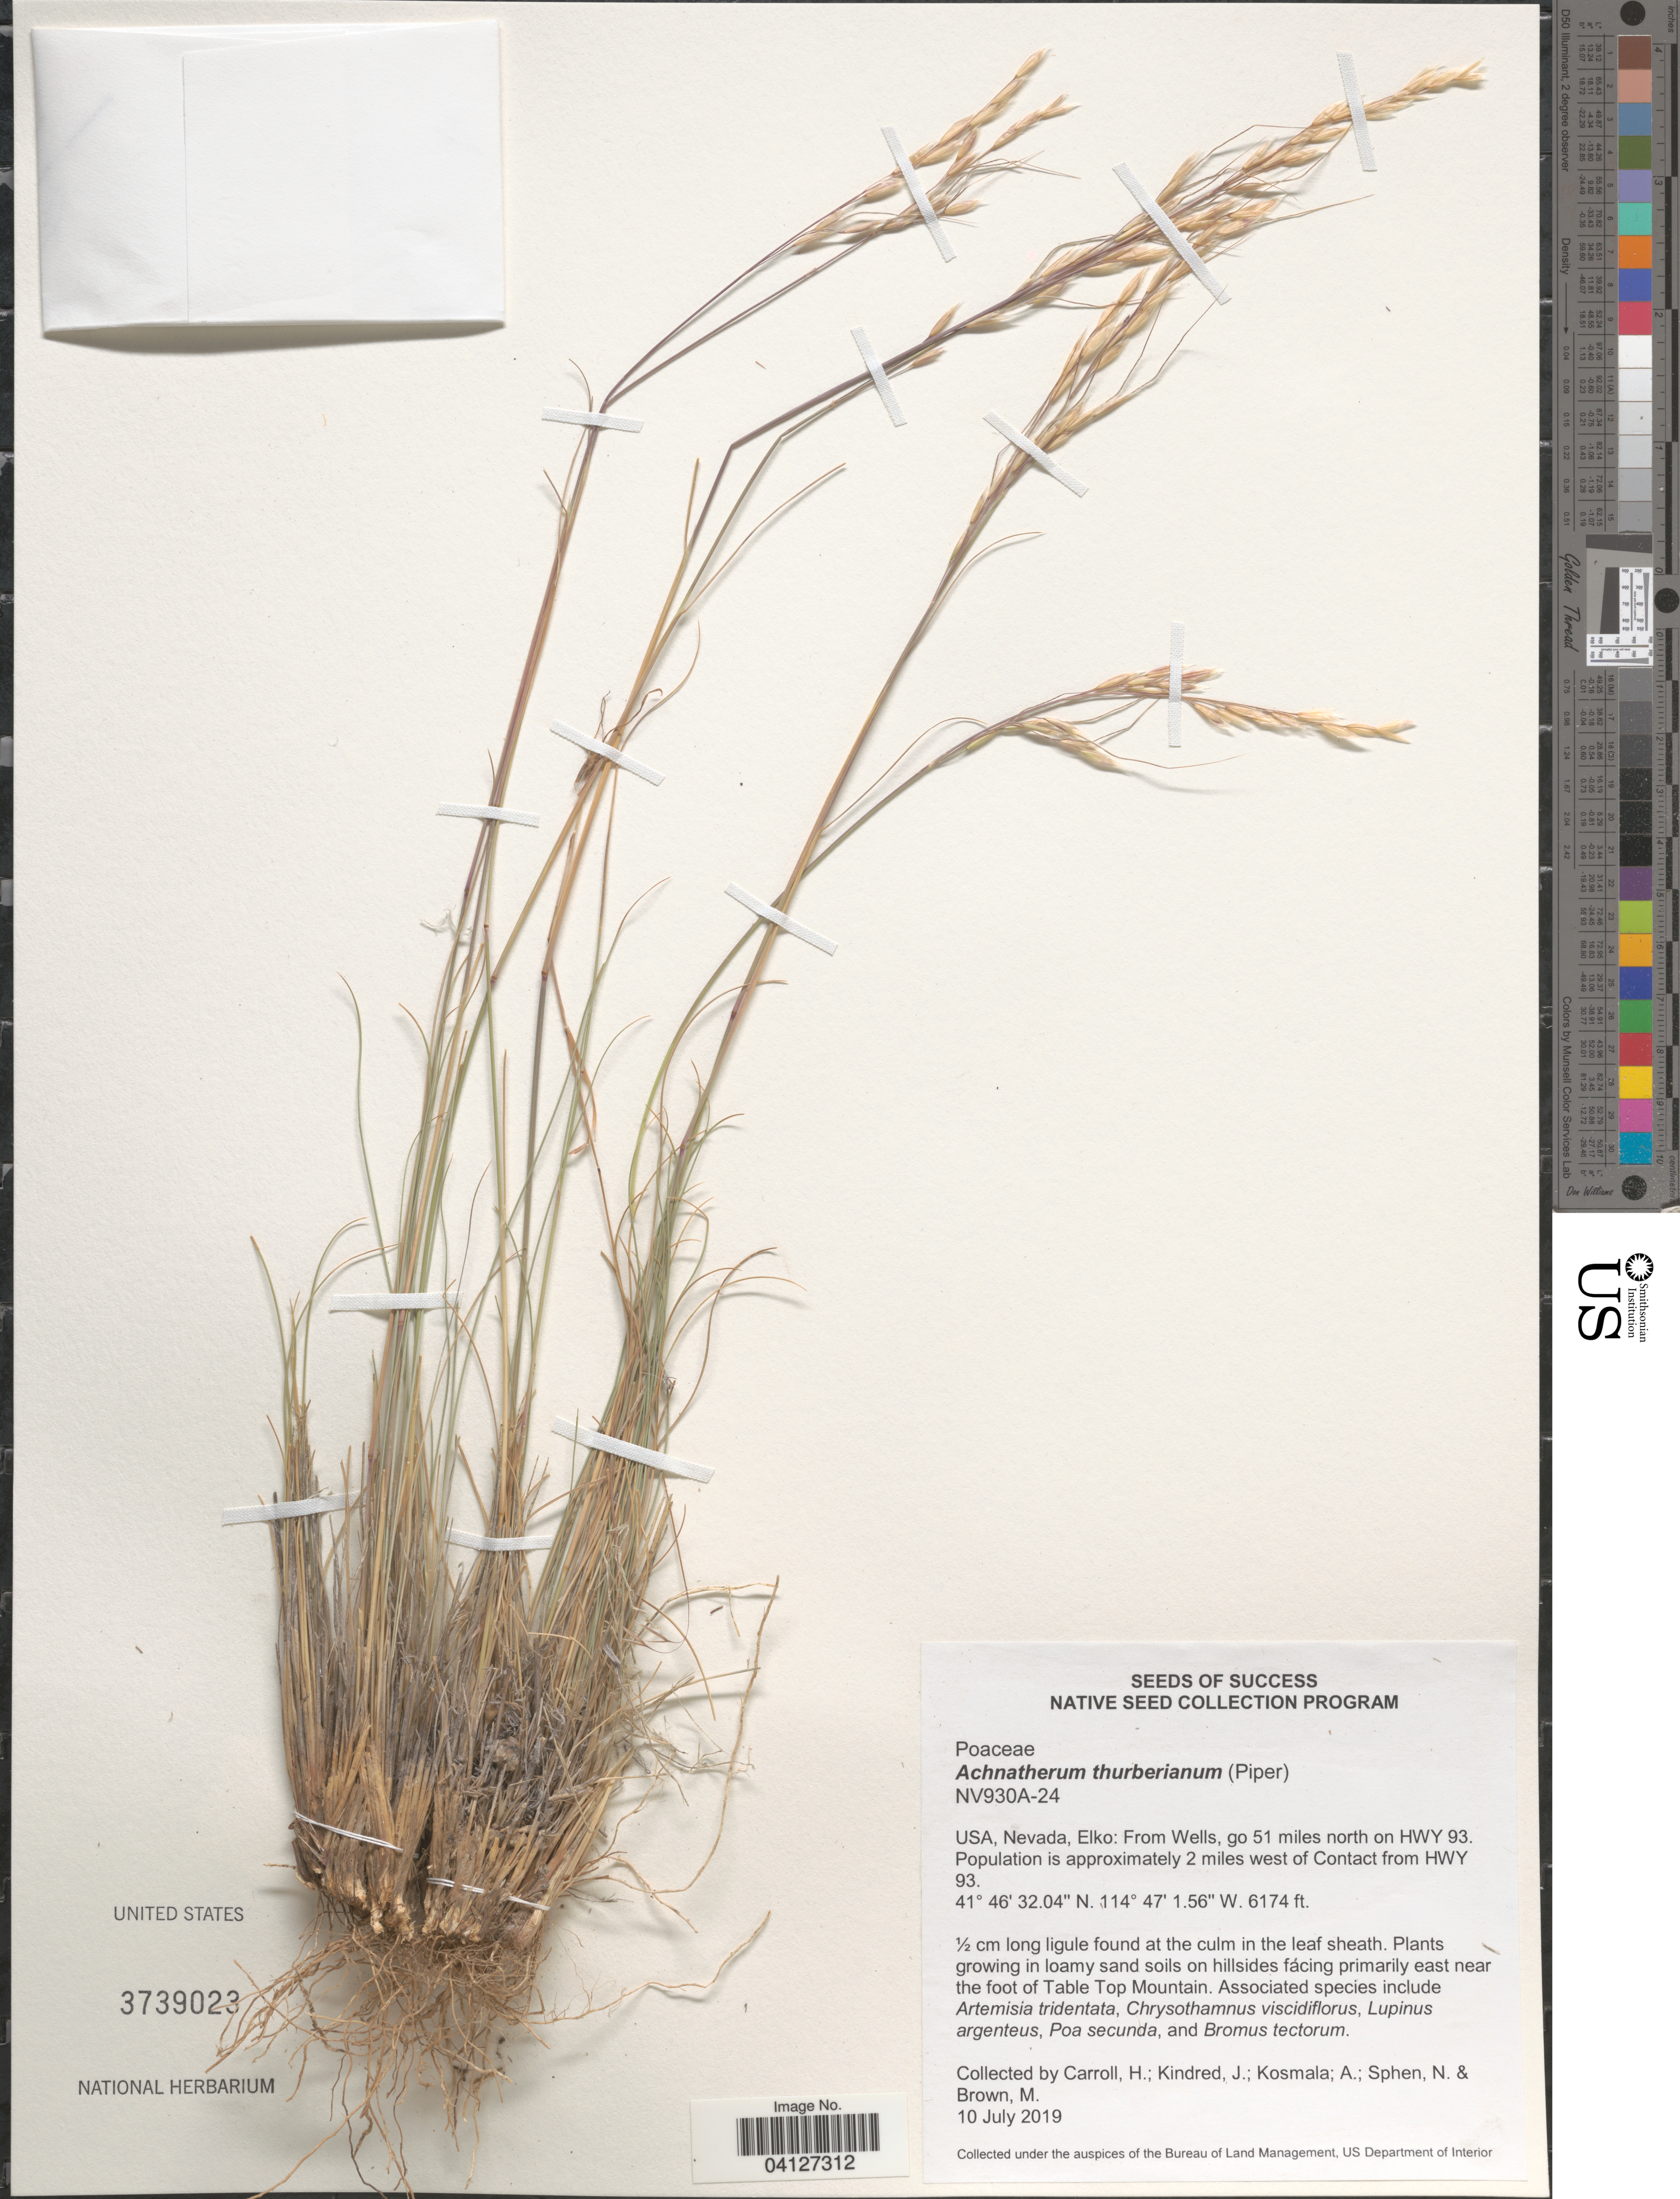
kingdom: Plantae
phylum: Tracheophyta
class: Liliopsida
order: Poales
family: Poaceae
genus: Achnatherum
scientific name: Achnatherum thurberianum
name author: (Piper) Barkworth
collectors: H. Carroll, J. Kindred, A. Kosmala, N. Sphen & M. Brown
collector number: NV930A-24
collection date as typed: Transcribed d/m/y: 10/7/2019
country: United States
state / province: Nevada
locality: Elko: From Wells, go 51 miles north on HWY 93. Population is approximately 2 miles west of Contact from HWY 93. Plants growing in loamy sand soils on hillsides facing primarily east near the foot of Table Top Mountain.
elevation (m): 1882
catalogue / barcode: US 3739023